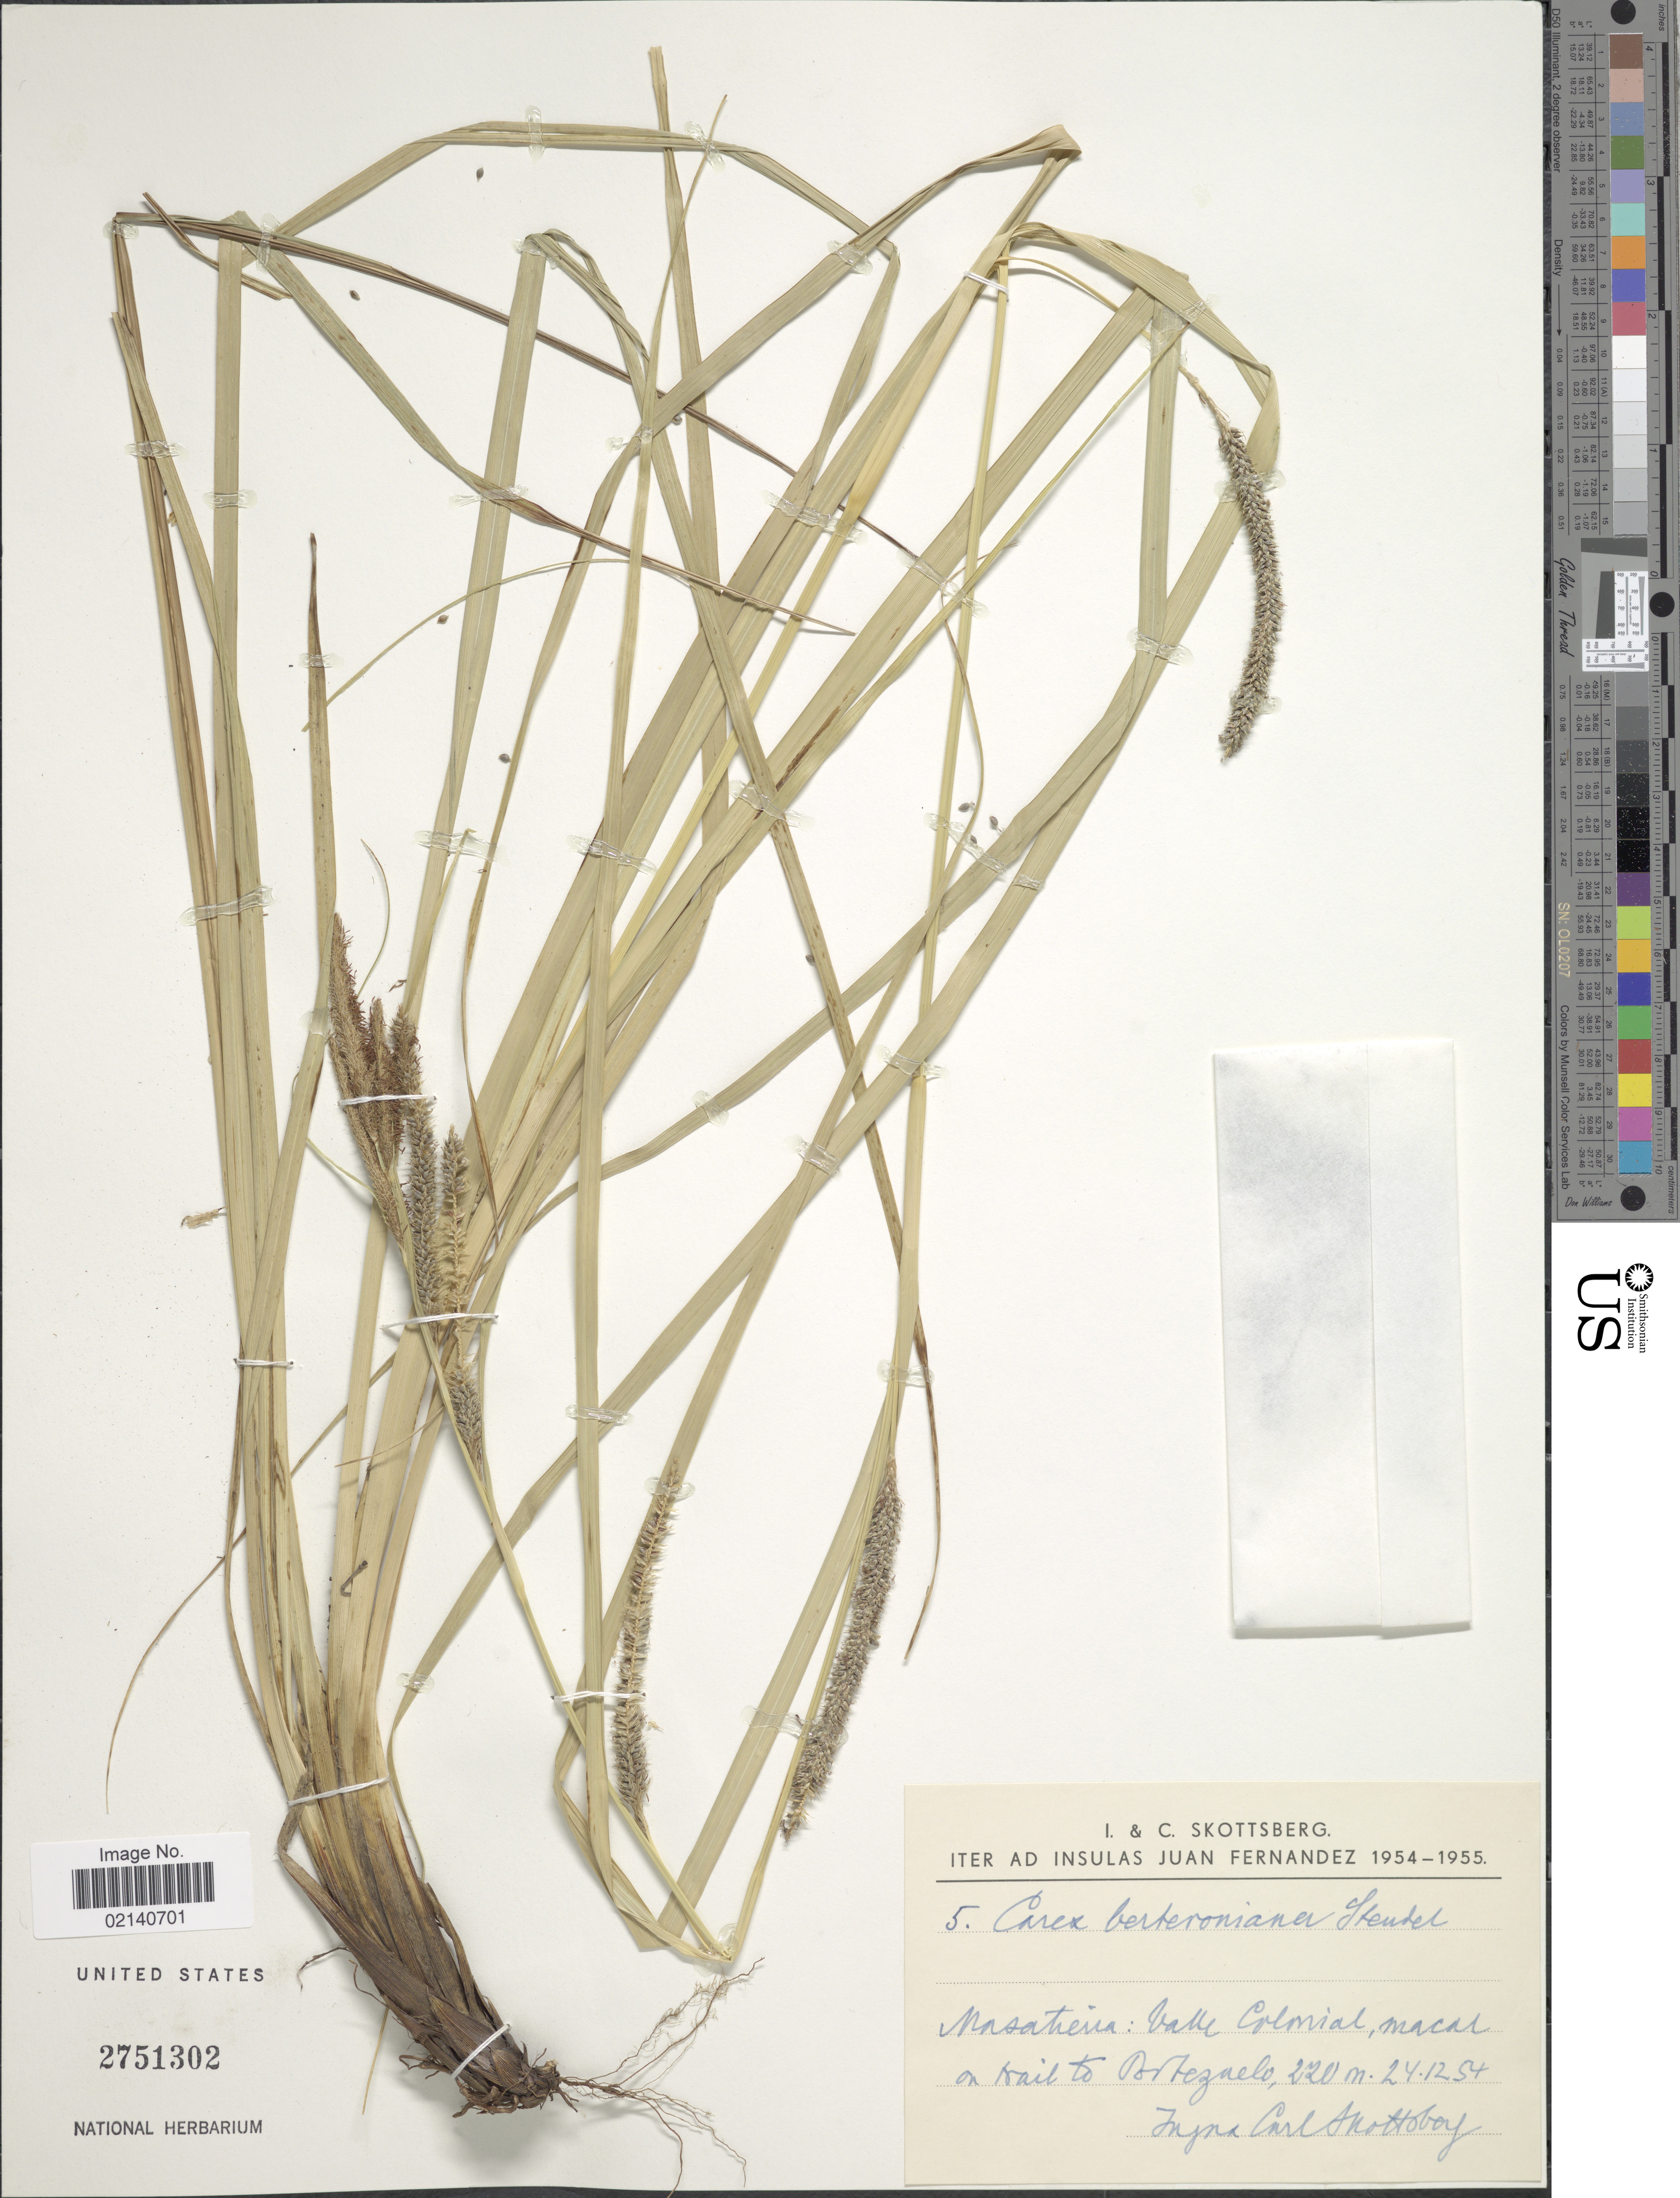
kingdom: Plantae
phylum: Tracheophyta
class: Liliopsida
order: Poales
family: Cyperaceae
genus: Carex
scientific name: Carex berteroniana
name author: Steud.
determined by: Jimnéz-Mejias, Pedro, (UPOS), Universidad Pablo de Olavide (SPAIN)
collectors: I. Skottsberg & C. Skottsberg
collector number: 5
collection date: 1954-12-24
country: Chile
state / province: Valparaíso (V)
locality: Insulas Juan Fernandez, Masatierra: Valle Colonial, macal on trail to Portezuelo.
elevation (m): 220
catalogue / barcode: US 2751302